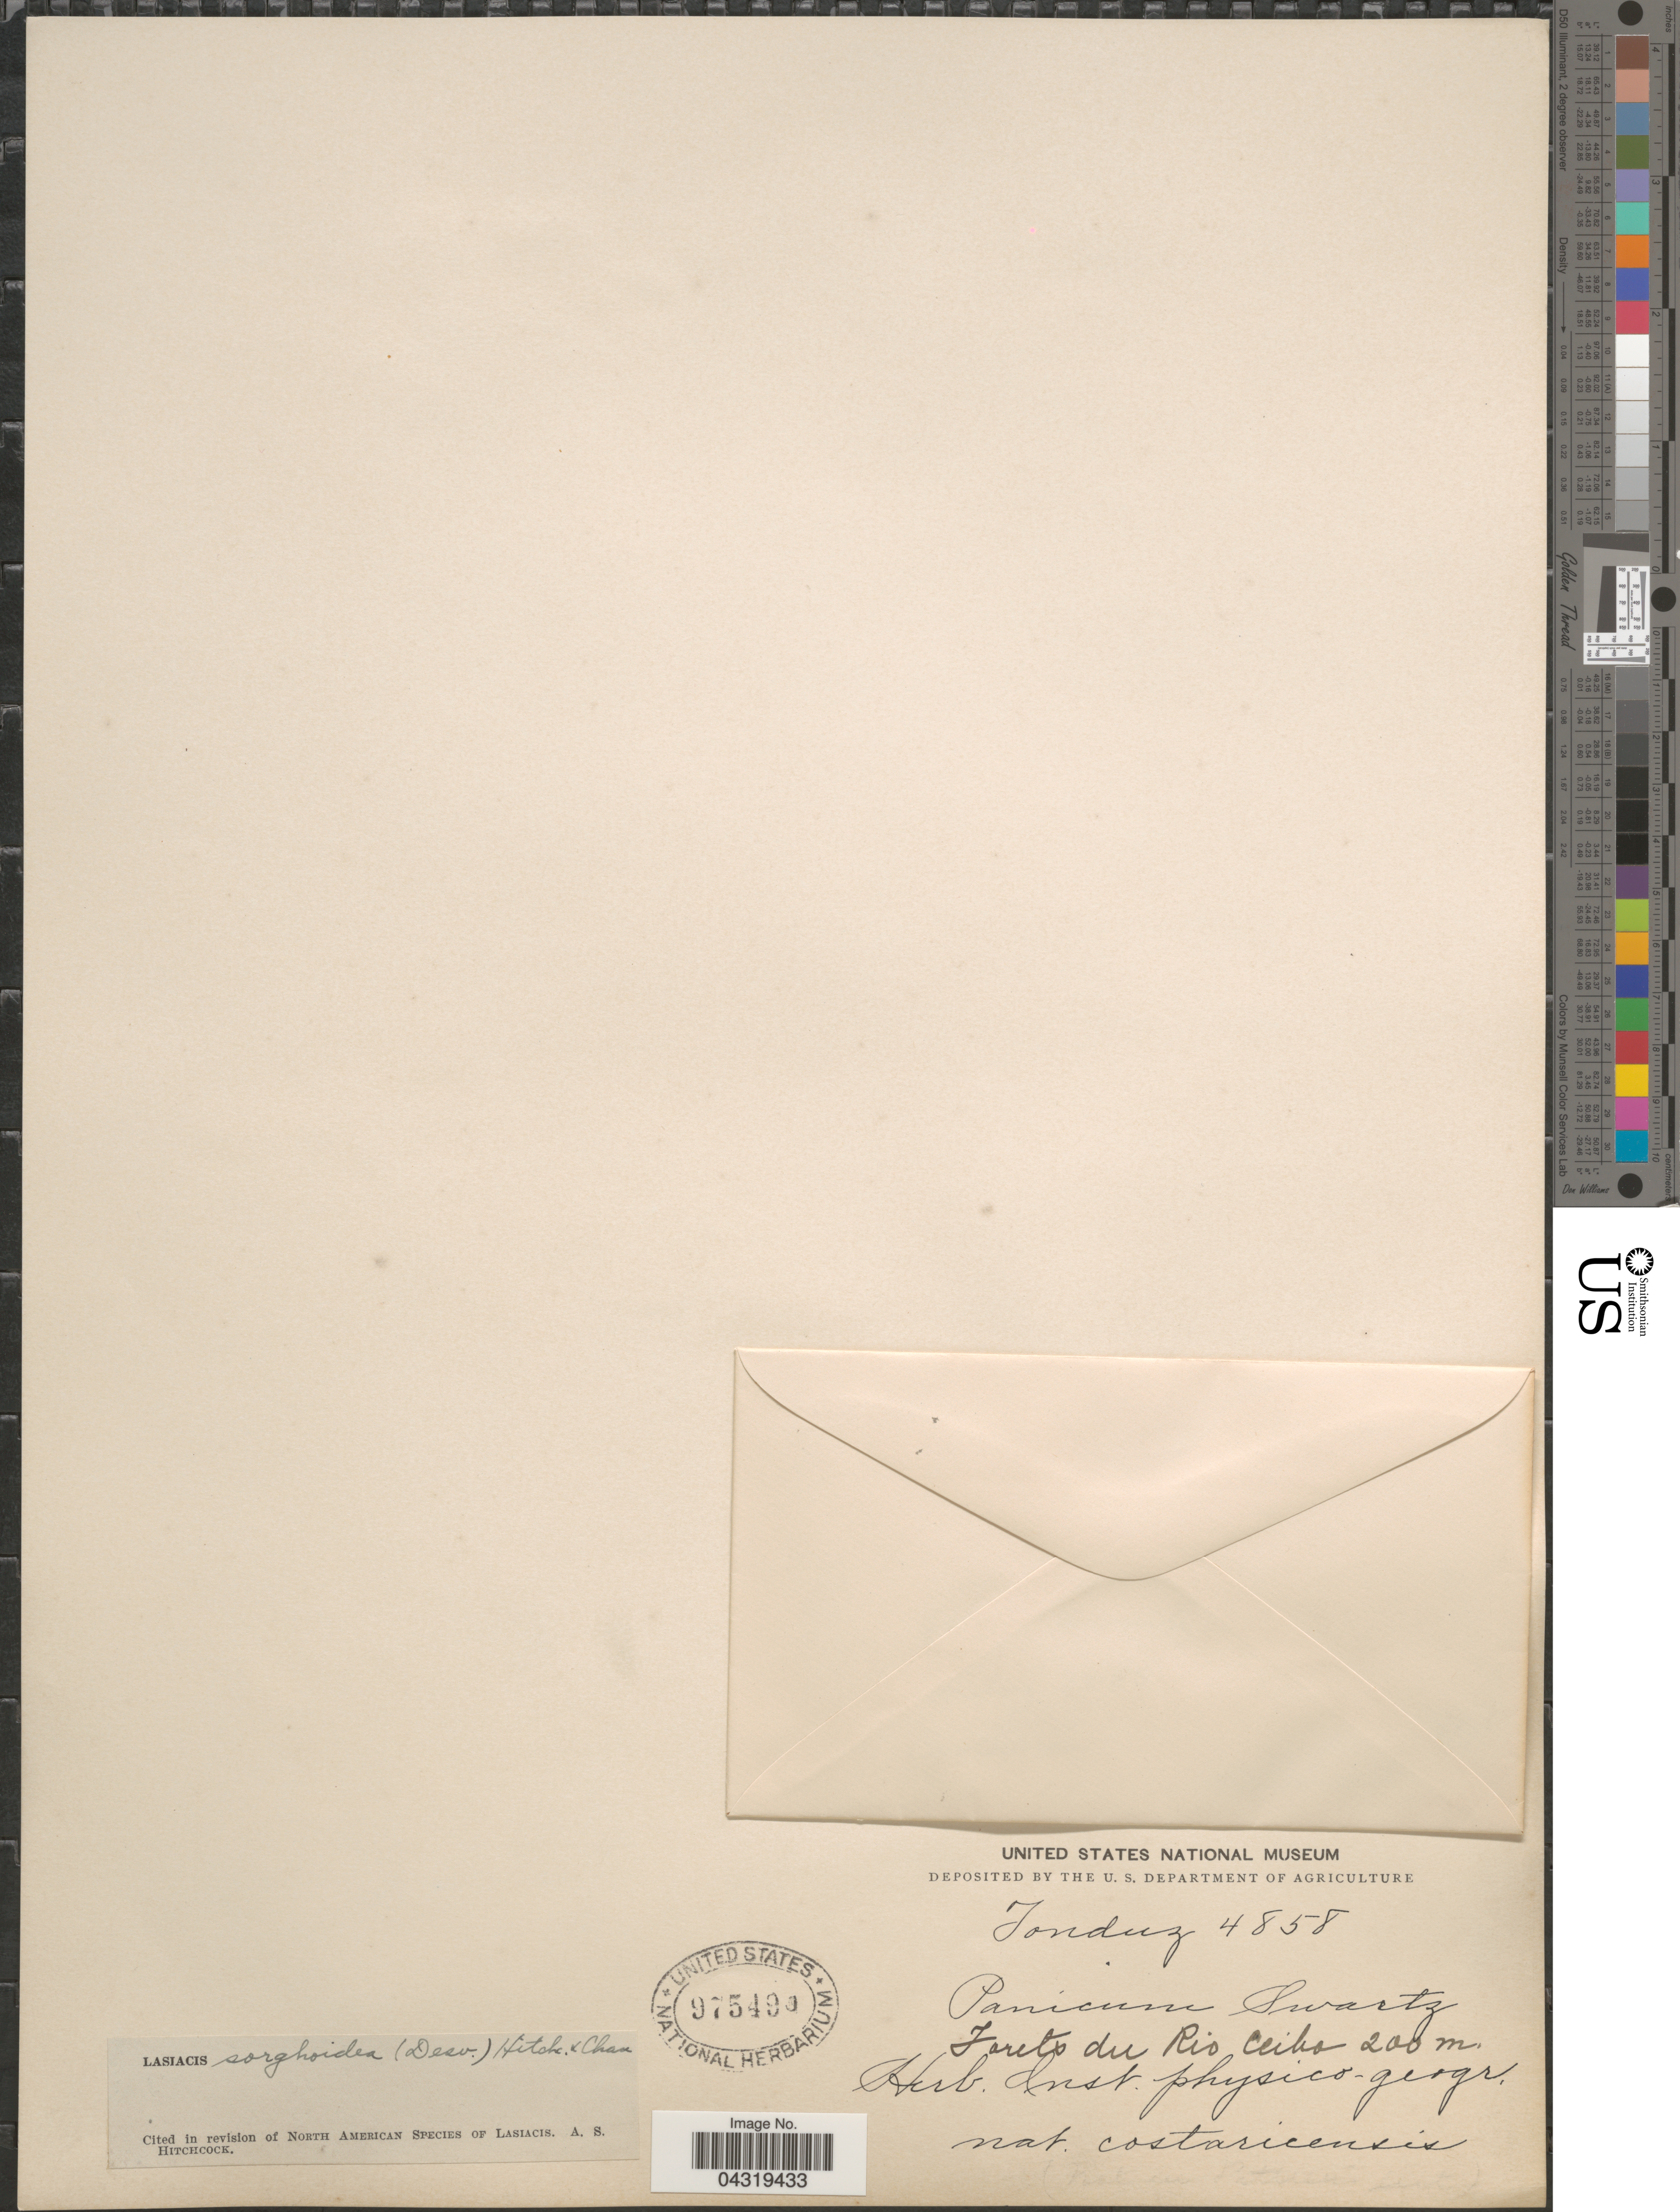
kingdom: Plantae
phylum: Tracheophyta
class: Liliopsida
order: Poales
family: Poaceae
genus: Lasiacis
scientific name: Lasiacis sorghoidea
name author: (Desv. ex Ham.) Hitchc. & Chase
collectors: Tonduz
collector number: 4858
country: Costa Rica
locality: Forets du Rio Ceiba.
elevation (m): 200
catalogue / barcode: US 975490